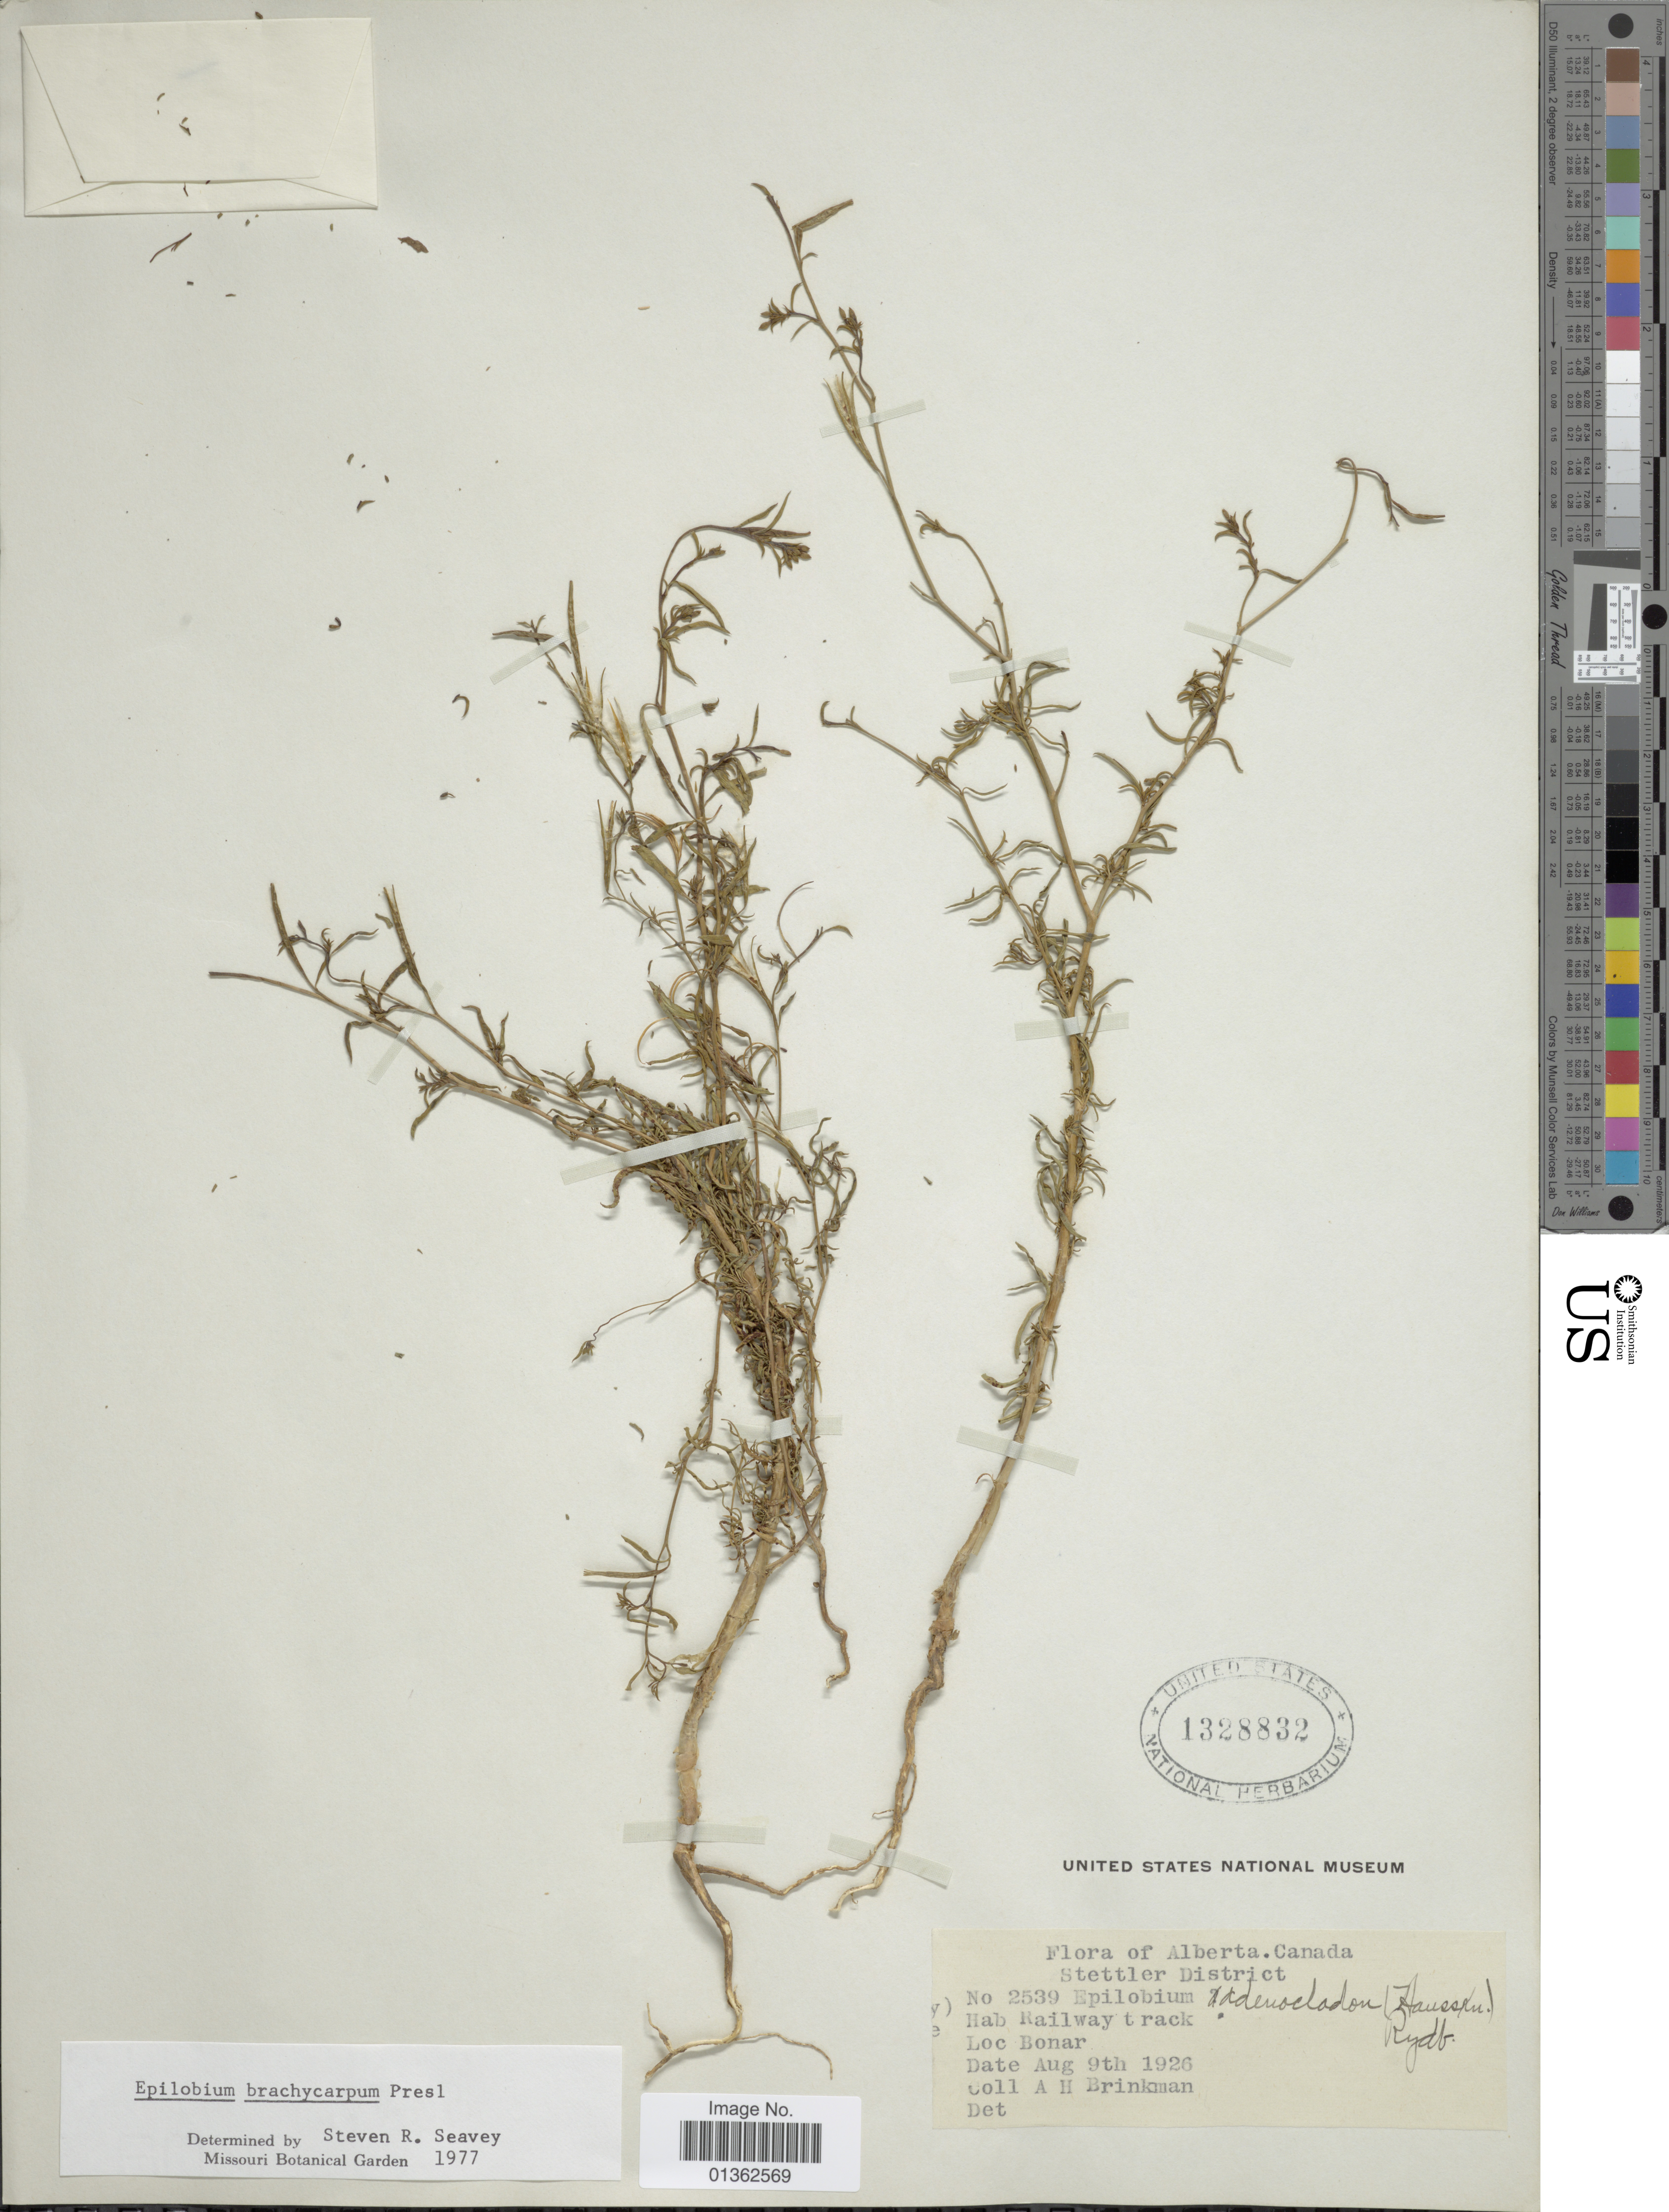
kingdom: Plantae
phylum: Tracheophyta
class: Magnoliopsida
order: Myrtales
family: Onagraceae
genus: Epilobium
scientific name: Epilobium brachycarpum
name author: C. Presl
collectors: A. Brinkman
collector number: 2539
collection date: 1926-08-09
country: Canada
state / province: Alberta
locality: Stettler District. Railway track. Bonar.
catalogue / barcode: US 1328832